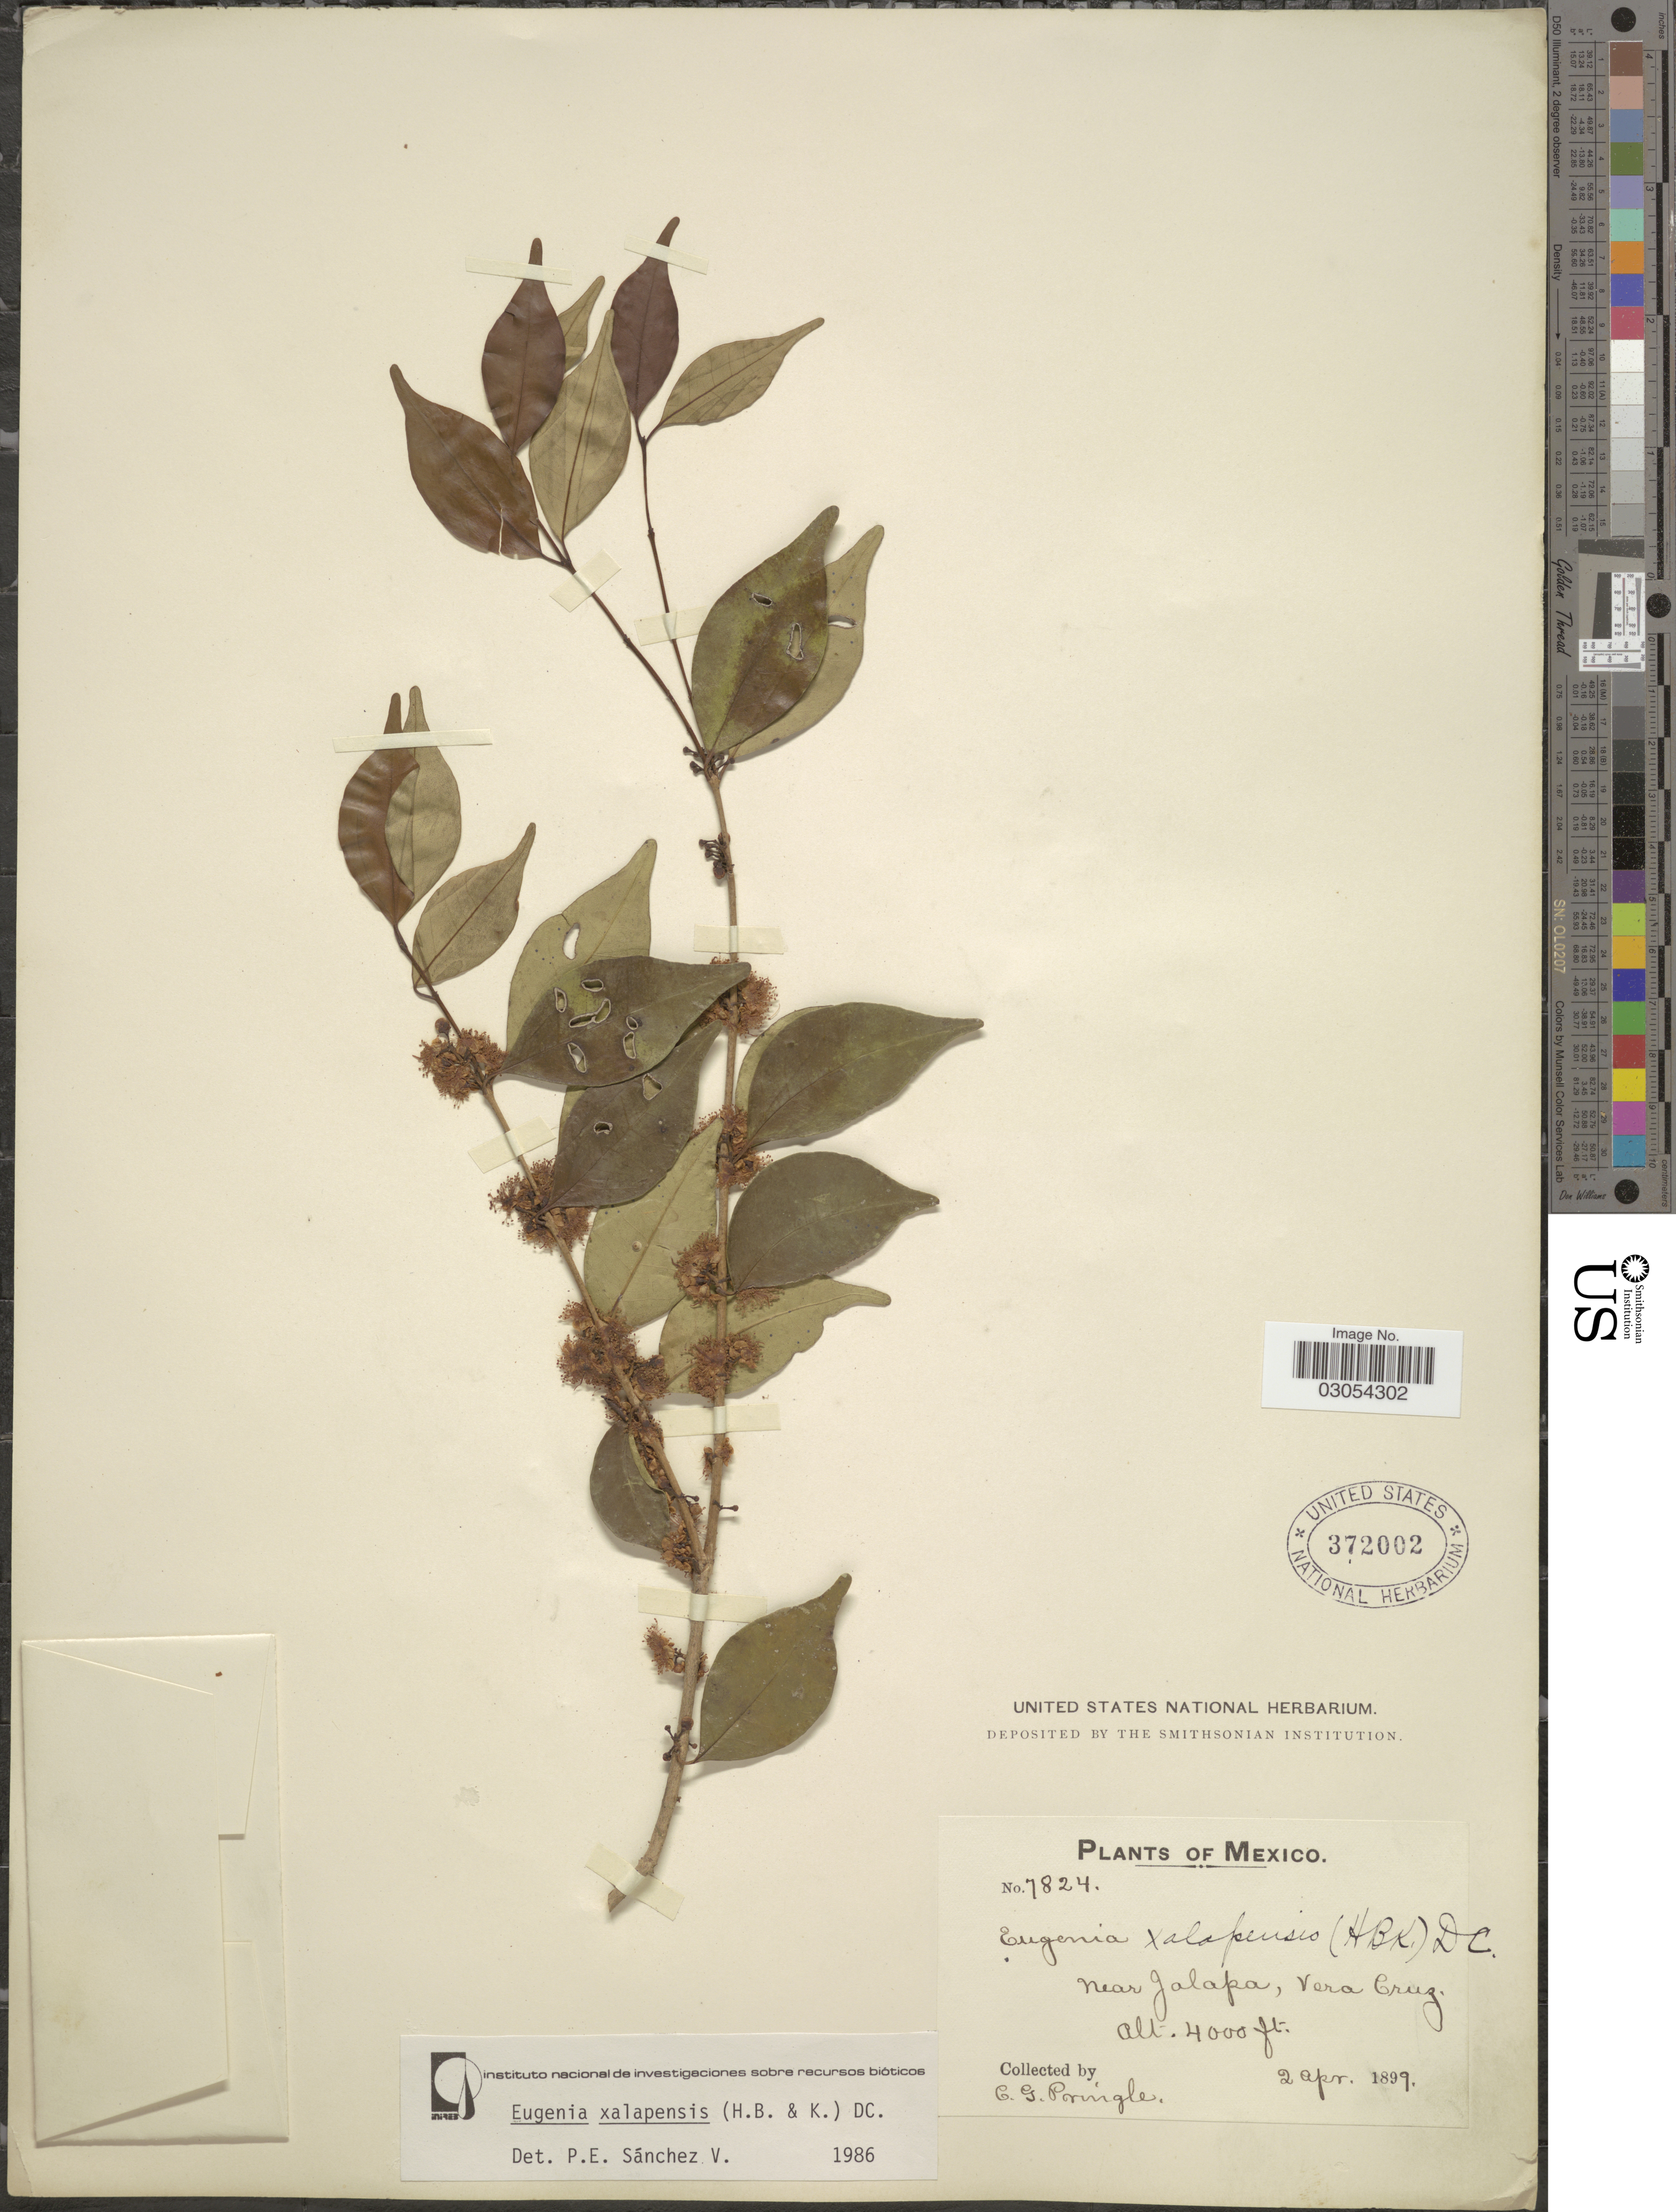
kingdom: Plantae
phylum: Tracheophyta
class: Magnoliopsida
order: Myrtales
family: Myrtaceae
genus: Eugenia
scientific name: Eugenia xalapensis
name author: (Kunth) DC.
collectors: C. G. Pringle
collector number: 7824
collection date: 1899-04-02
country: Mexico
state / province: Veracruz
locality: Near Jalapa, Vera Cruz.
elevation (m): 1219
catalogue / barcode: US 372002